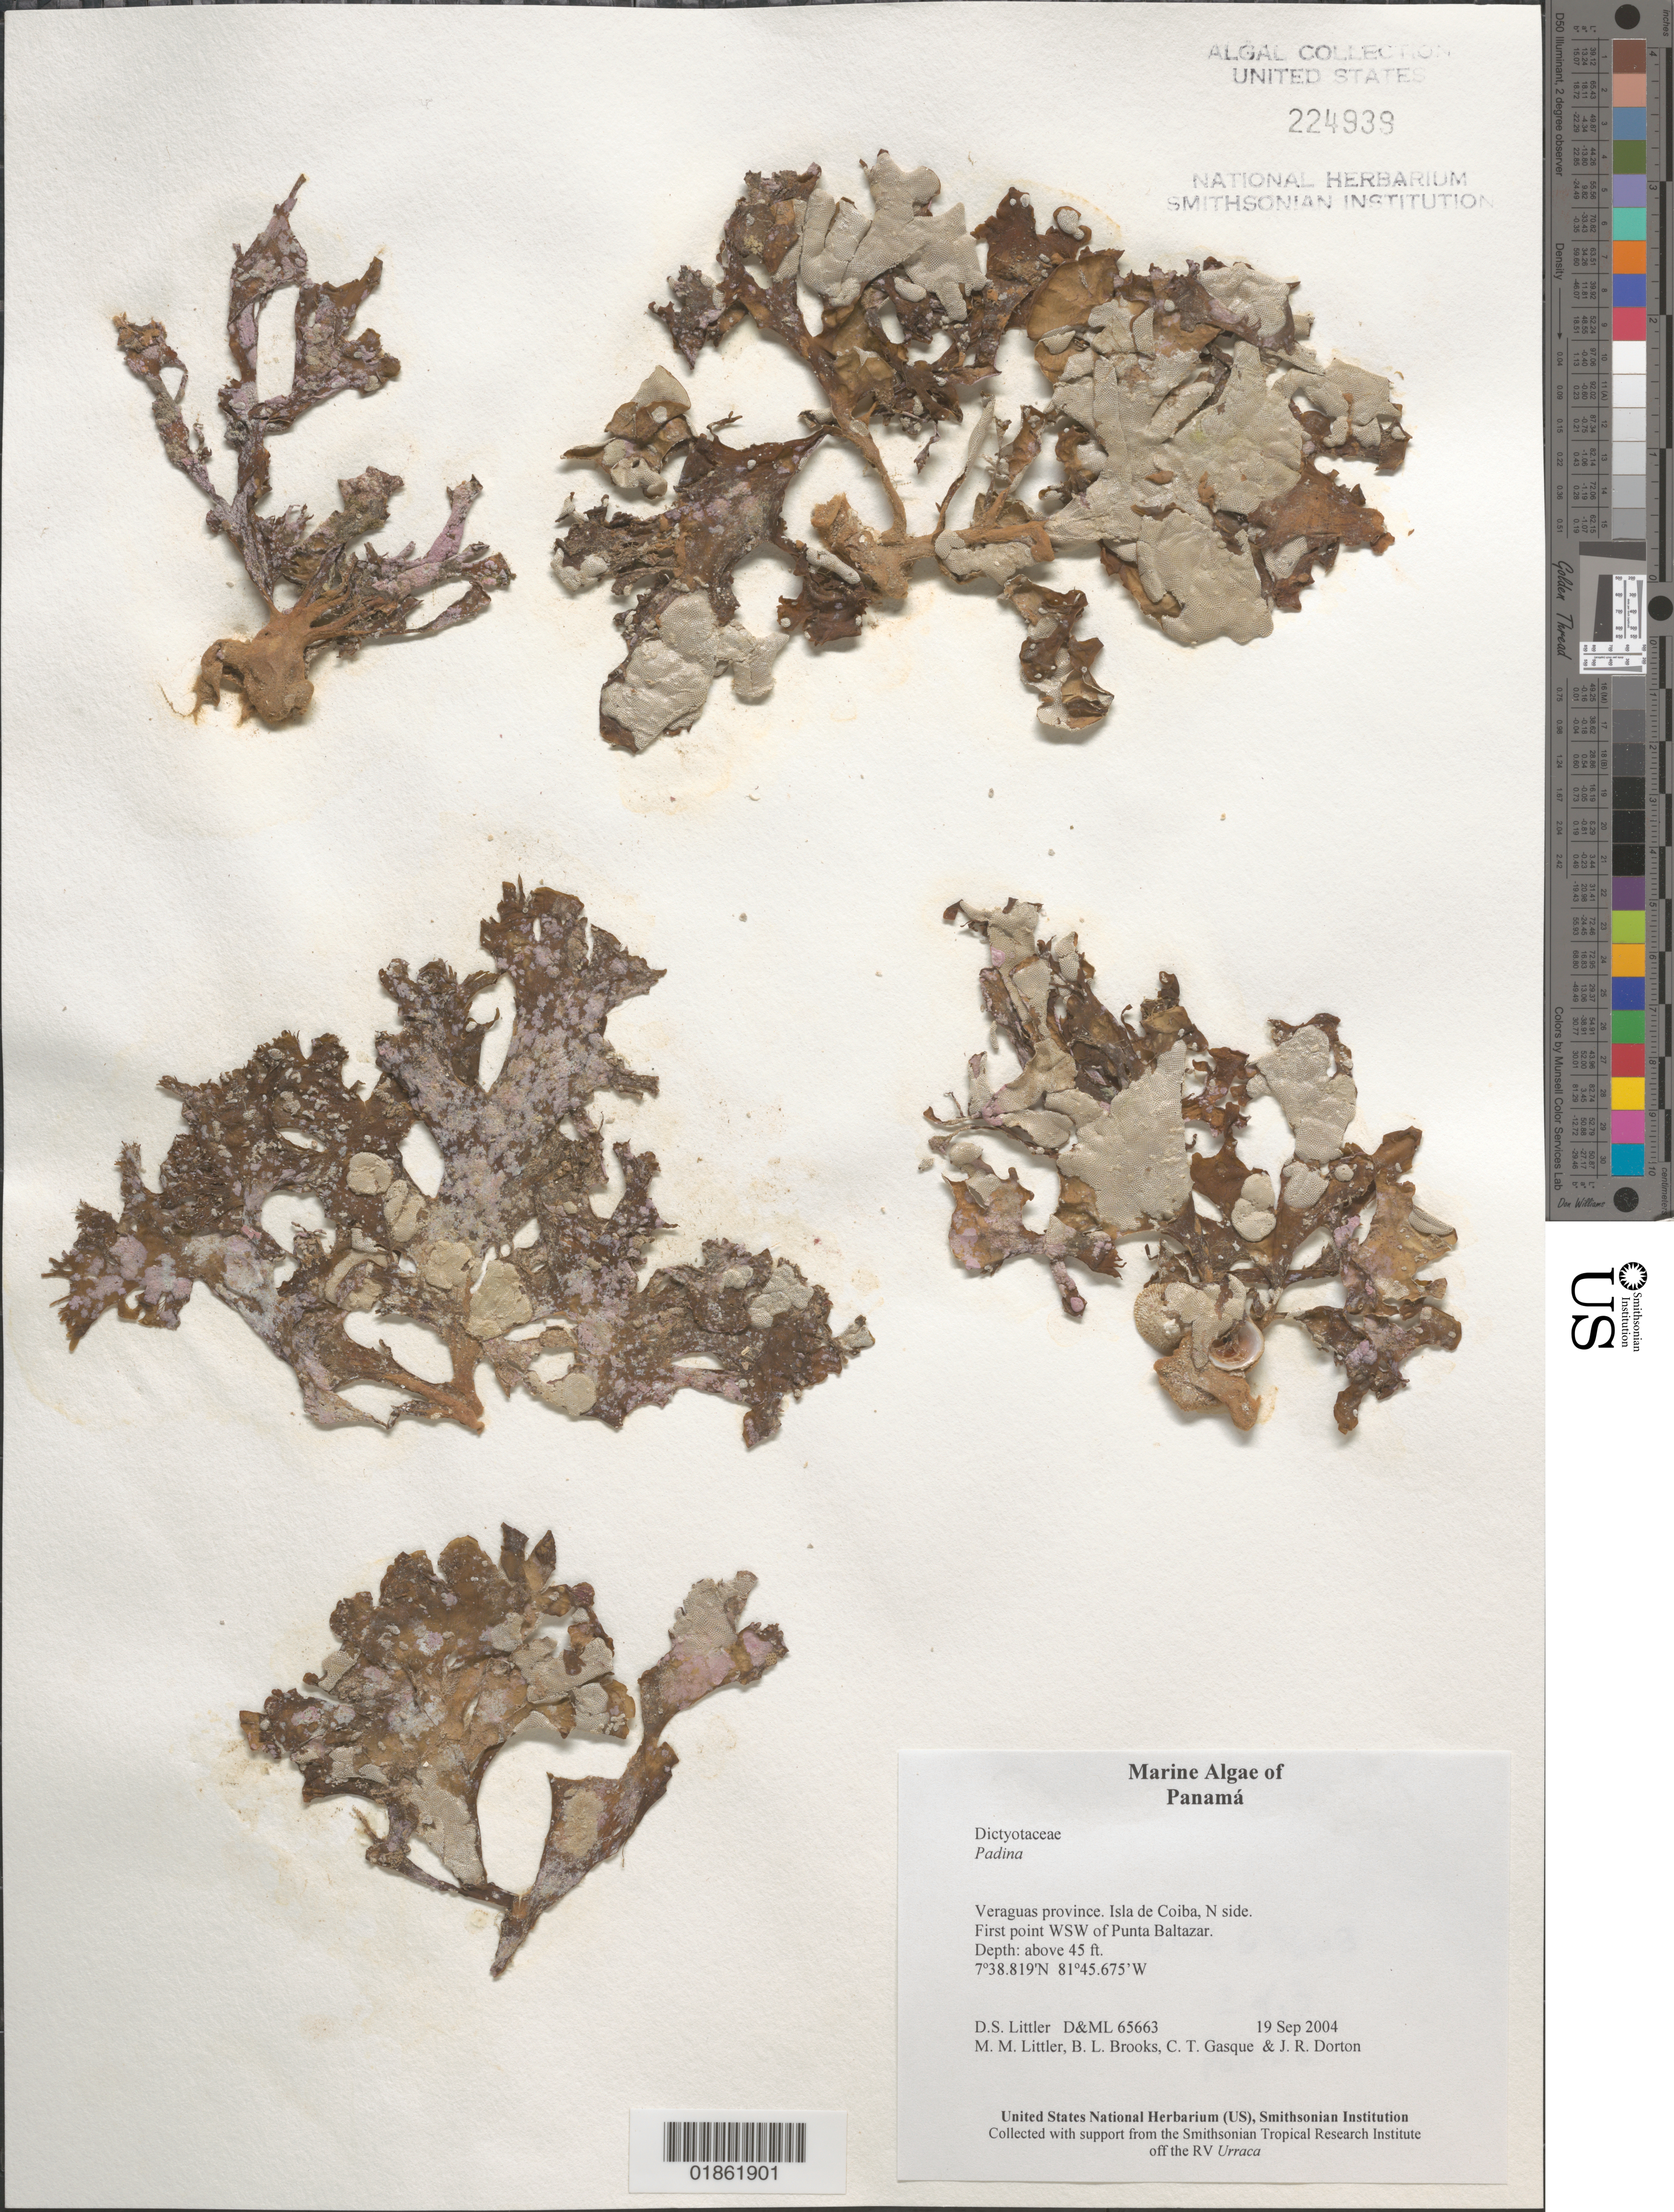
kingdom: Chromista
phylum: Ochrophyta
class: Phaeophyceae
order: Dictyotales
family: Dictyotaceae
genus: Padina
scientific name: Padina sp.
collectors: D. S. Littler, M. M. Littler, J. Dorton & C. Gasque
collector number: D&ML 65663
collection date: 2004-09-19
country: Panama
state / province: Veraguas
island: Coiba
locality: Isla de Coiba. W of Punta Baltazar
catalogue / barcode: US 224939